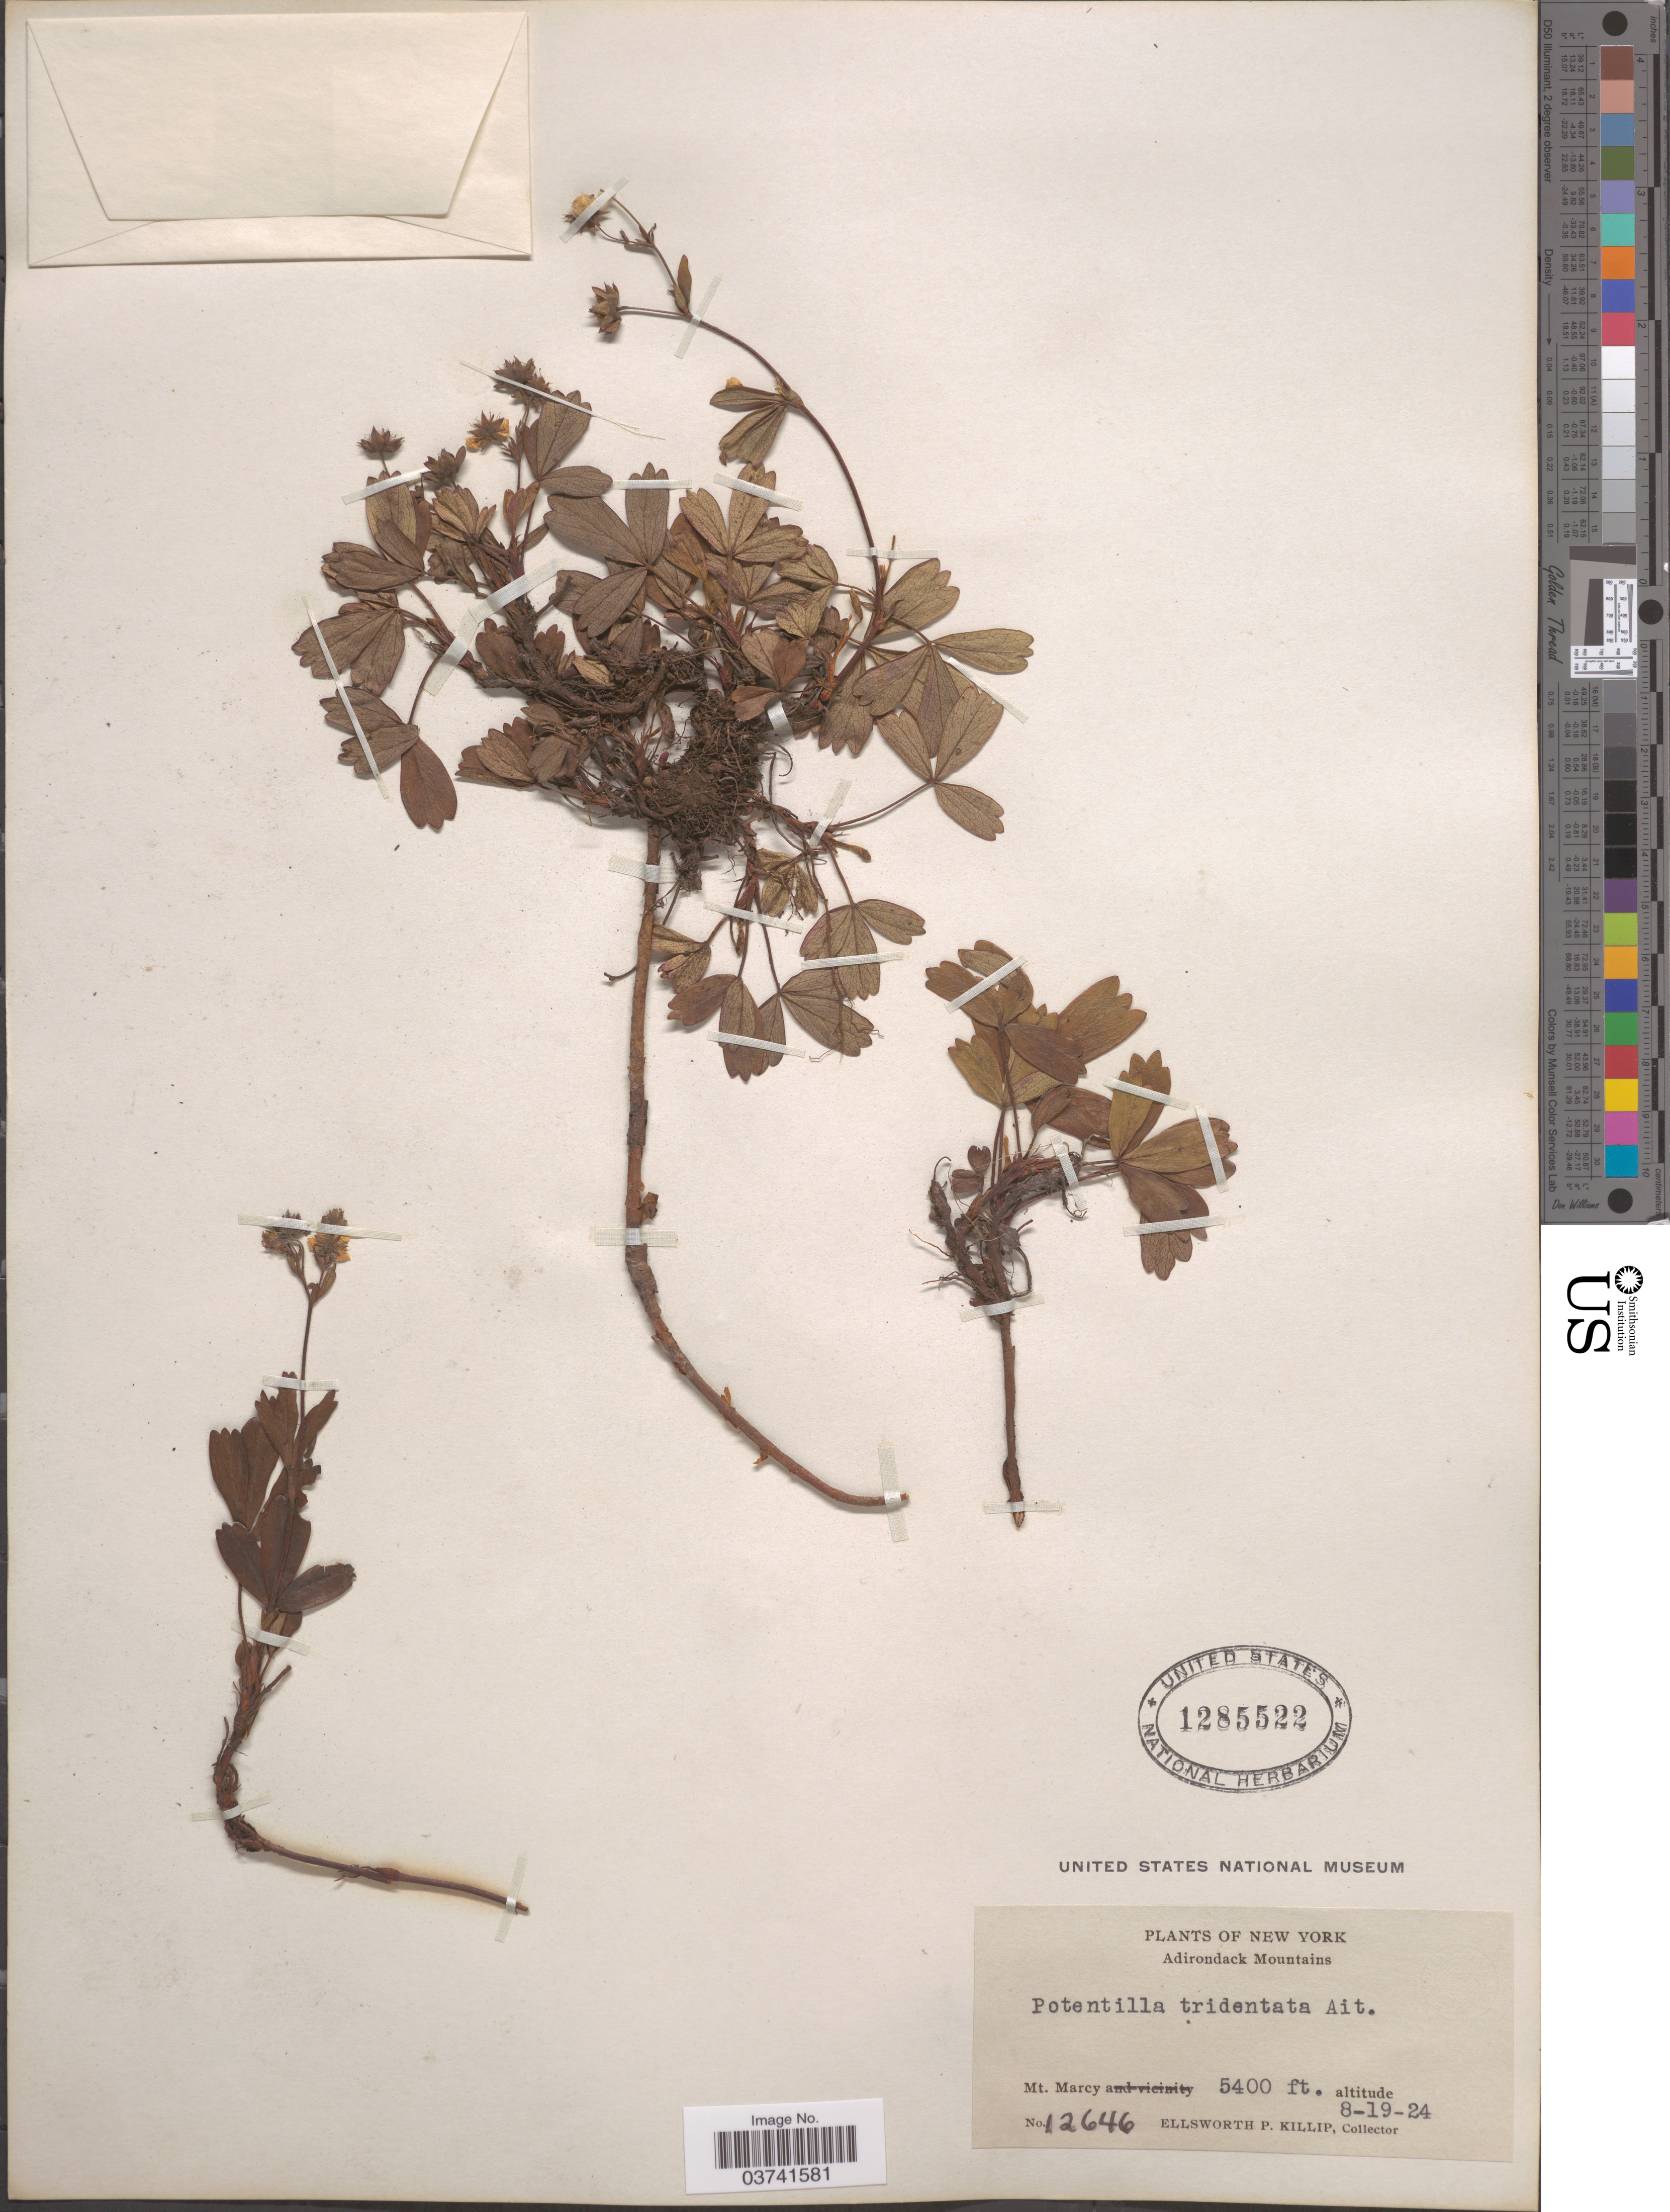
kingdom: Plantae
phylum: Tracheophyta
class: Magnoliopsida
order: Rosales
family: Rosaceae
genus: Potentilla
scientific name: Potentilla tridentata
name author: Aiton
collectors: E. P. Killip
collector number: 12646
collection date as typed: Transcribed d/m/y: 19/8/24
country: United States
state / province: New York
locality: Adirondack Mountains. Mt. Marcy.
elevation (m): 1646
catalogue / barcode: US 1285522